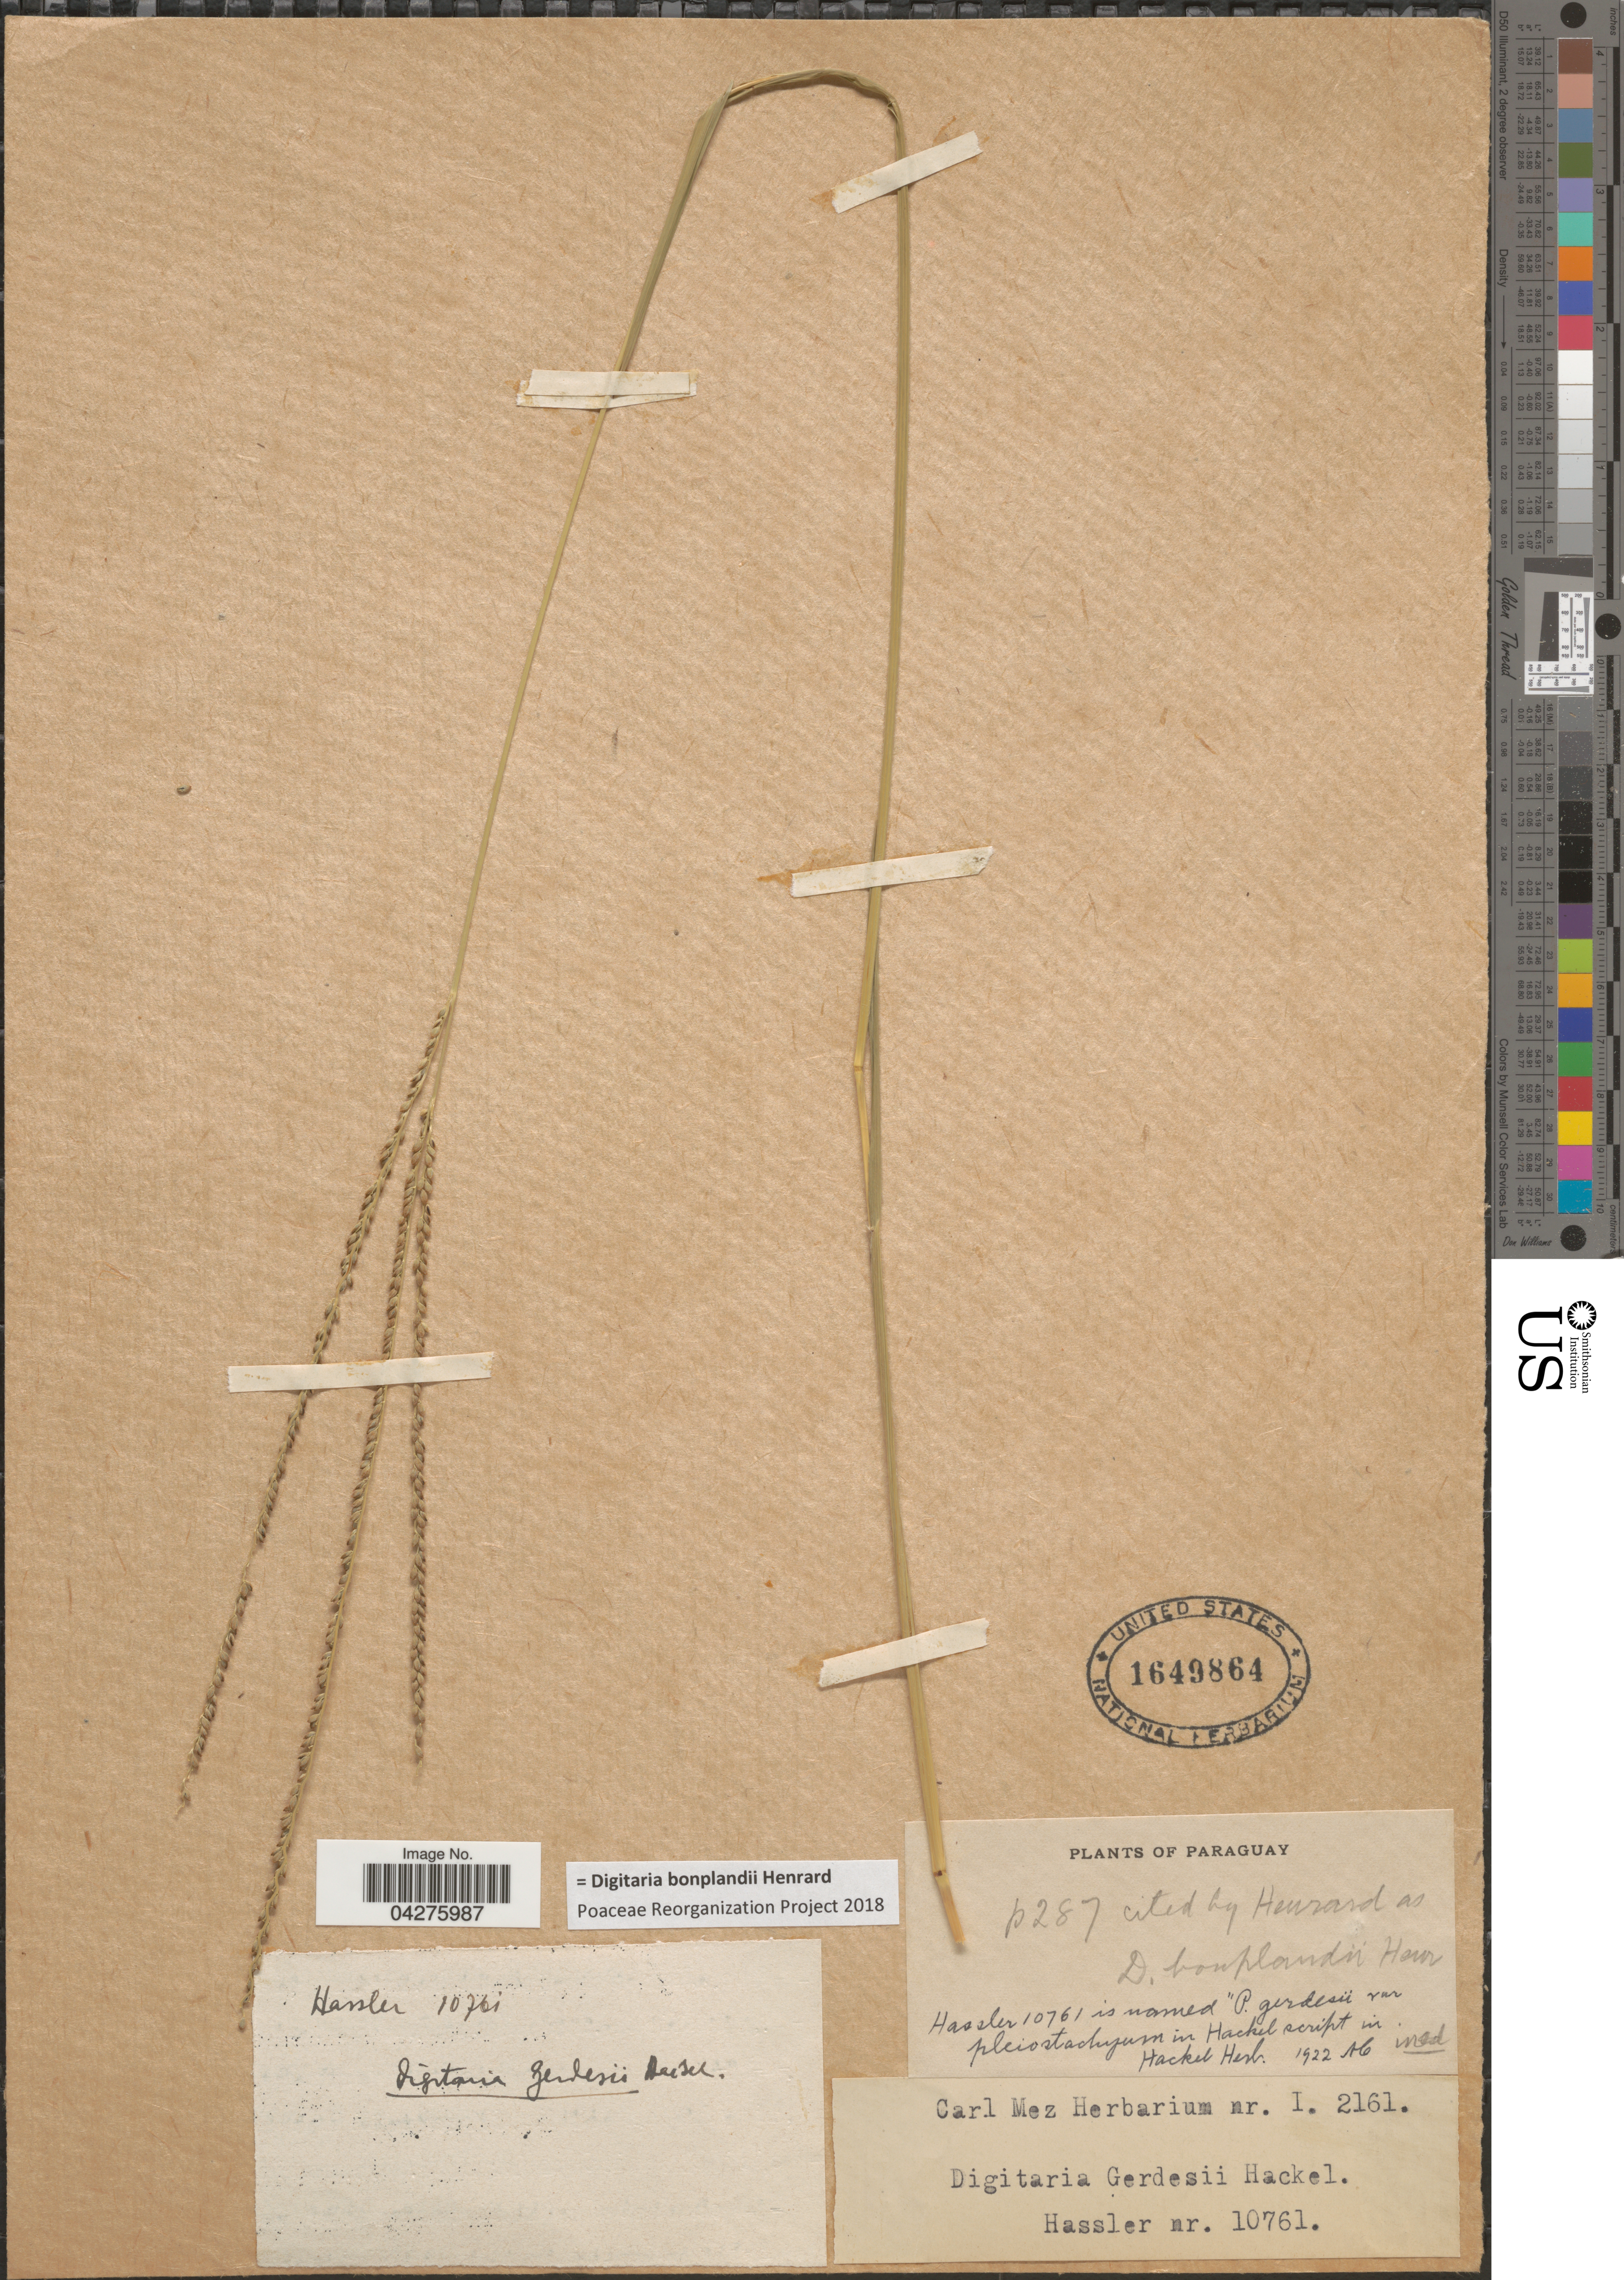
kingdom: Plantae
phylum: Tracheophyta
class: Liliopsida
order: Poales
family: Poaceae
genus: Digitaria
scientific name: Digitaria bonplandii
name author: Henr.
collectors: Hassler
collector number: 10761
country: Paraguay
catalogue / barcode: US 1649864